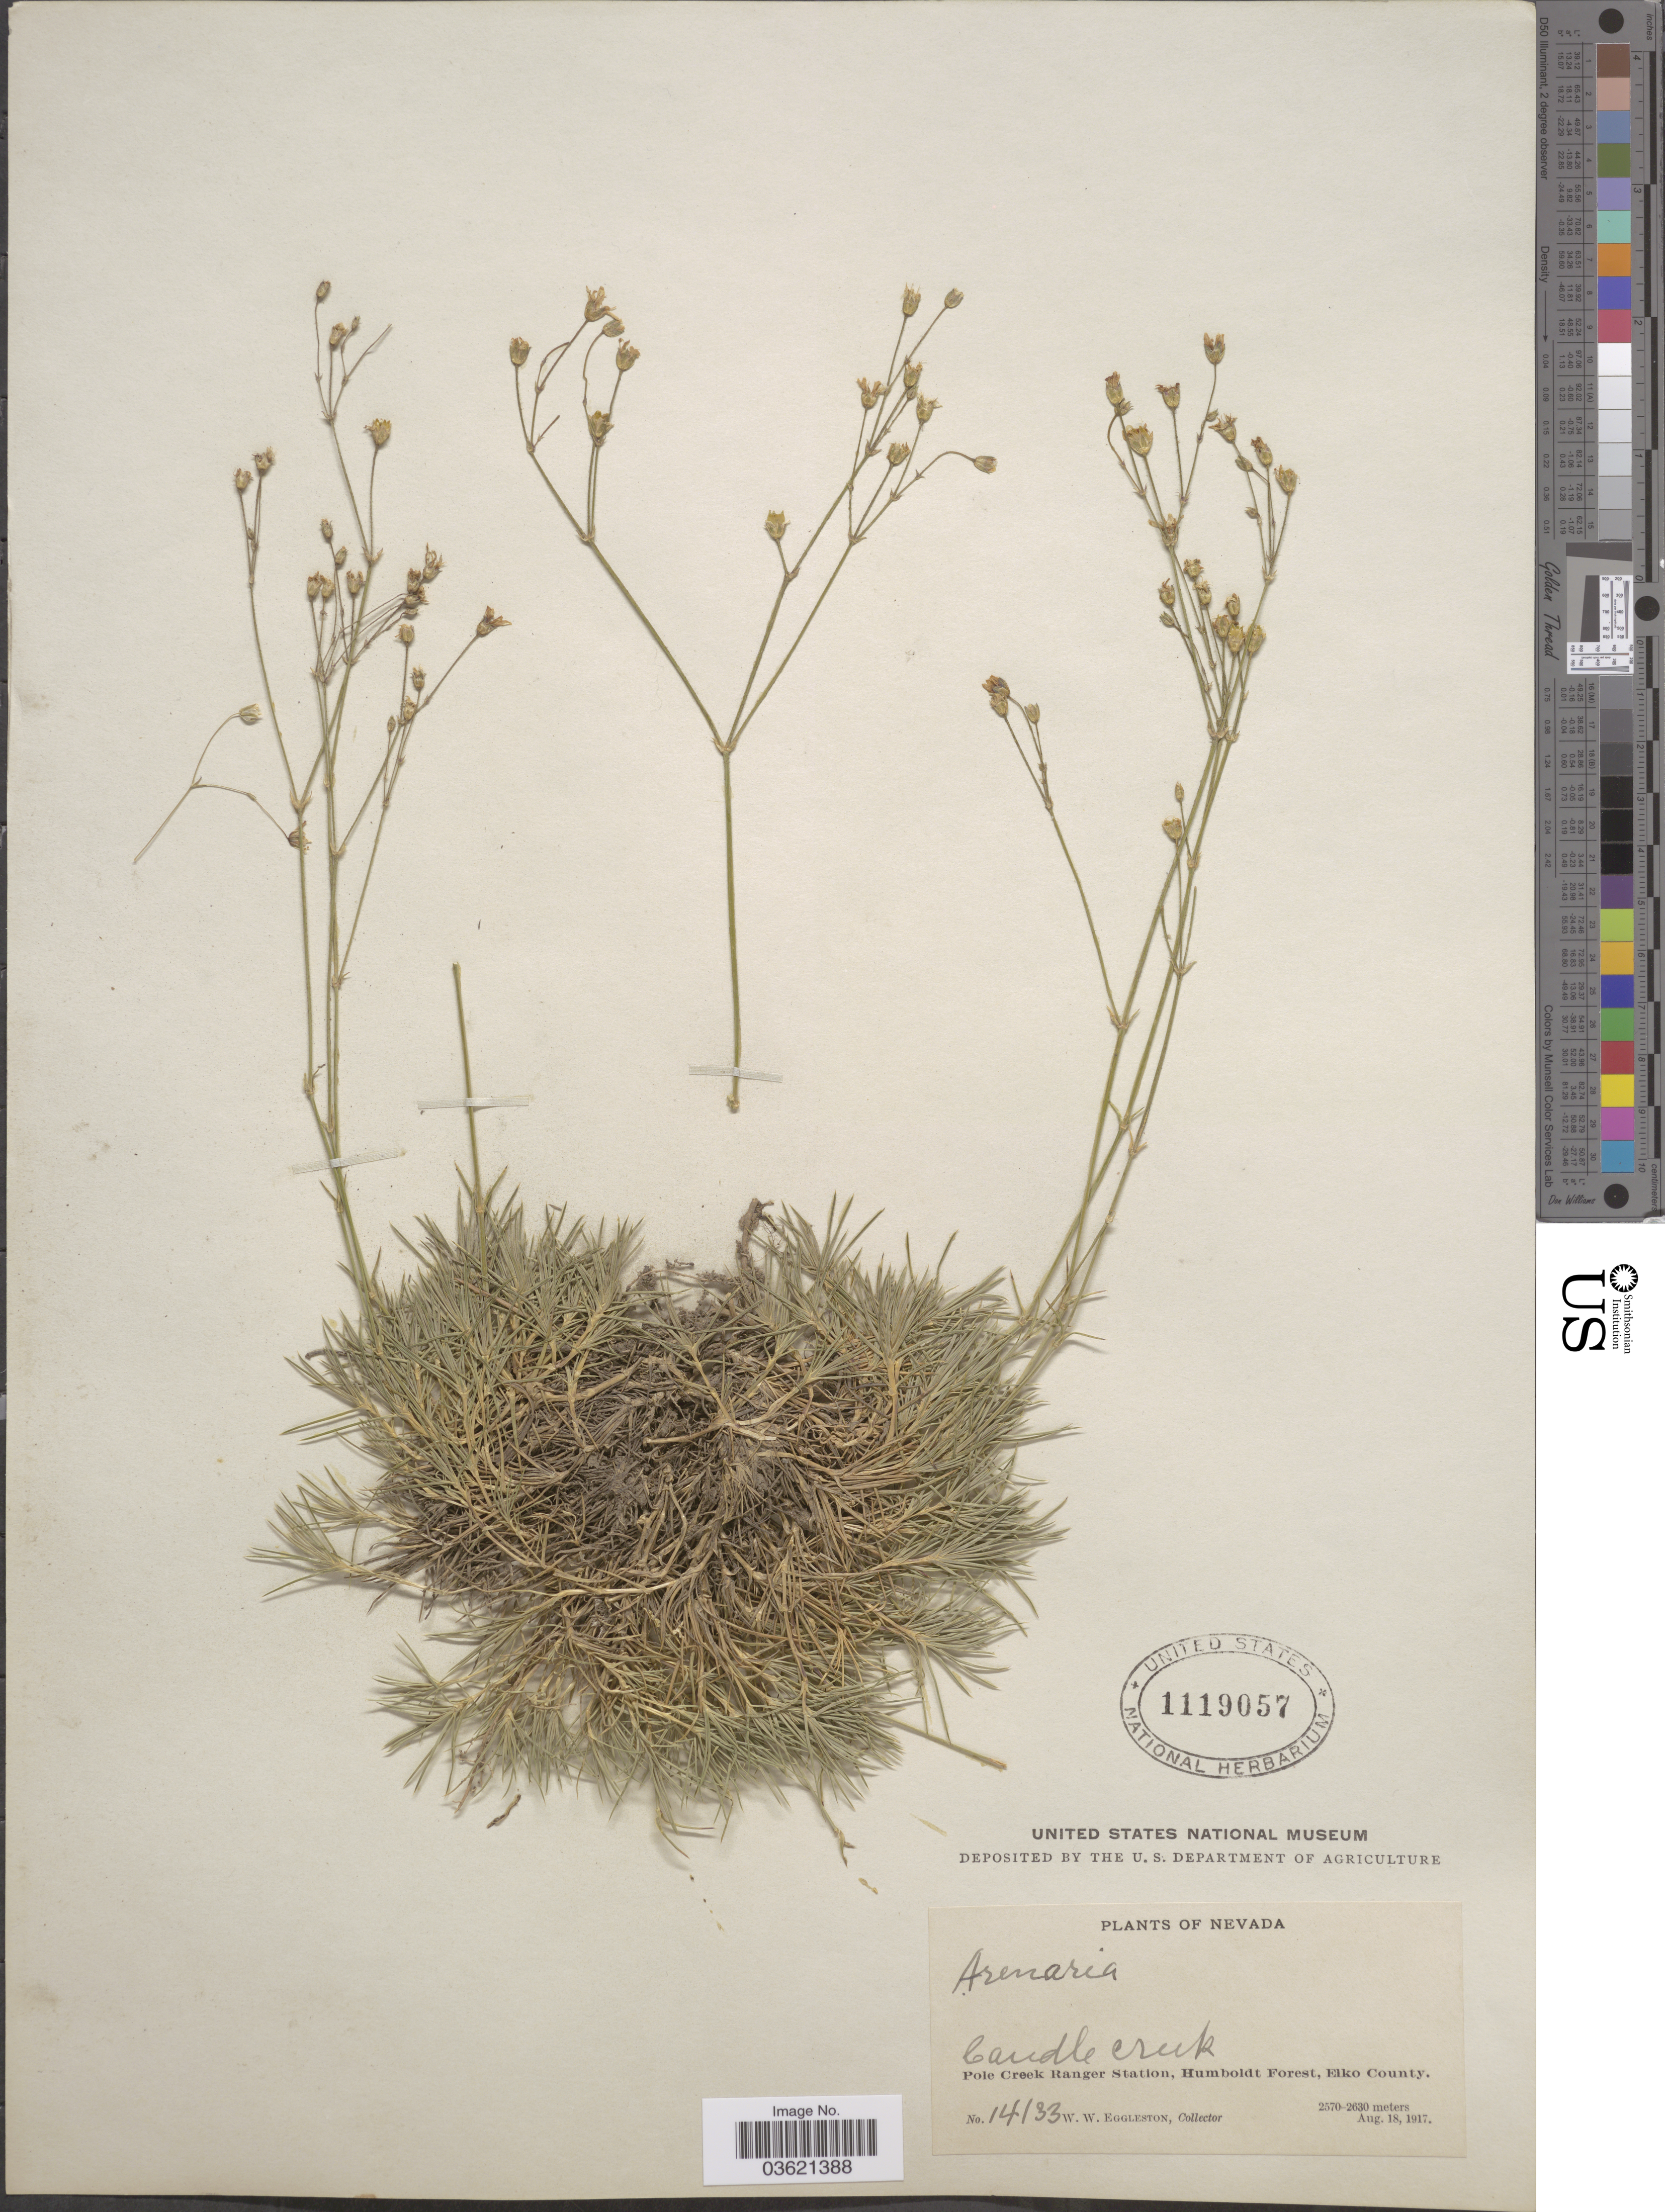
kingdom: Plantae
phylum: Tracheophyta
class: Magnoliopsida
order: Caryophyllales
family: Caryophyllaceae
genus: Arenaria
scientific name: Arenaria sp.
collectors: W. W. Eggleston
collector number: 14133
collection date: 1917-08-18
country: United States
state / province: Nevada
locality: Candle Creek. Pole Creek Ranger Station, Humboldt Forest, Elko County.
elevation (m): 2570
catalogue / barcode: US 1119057